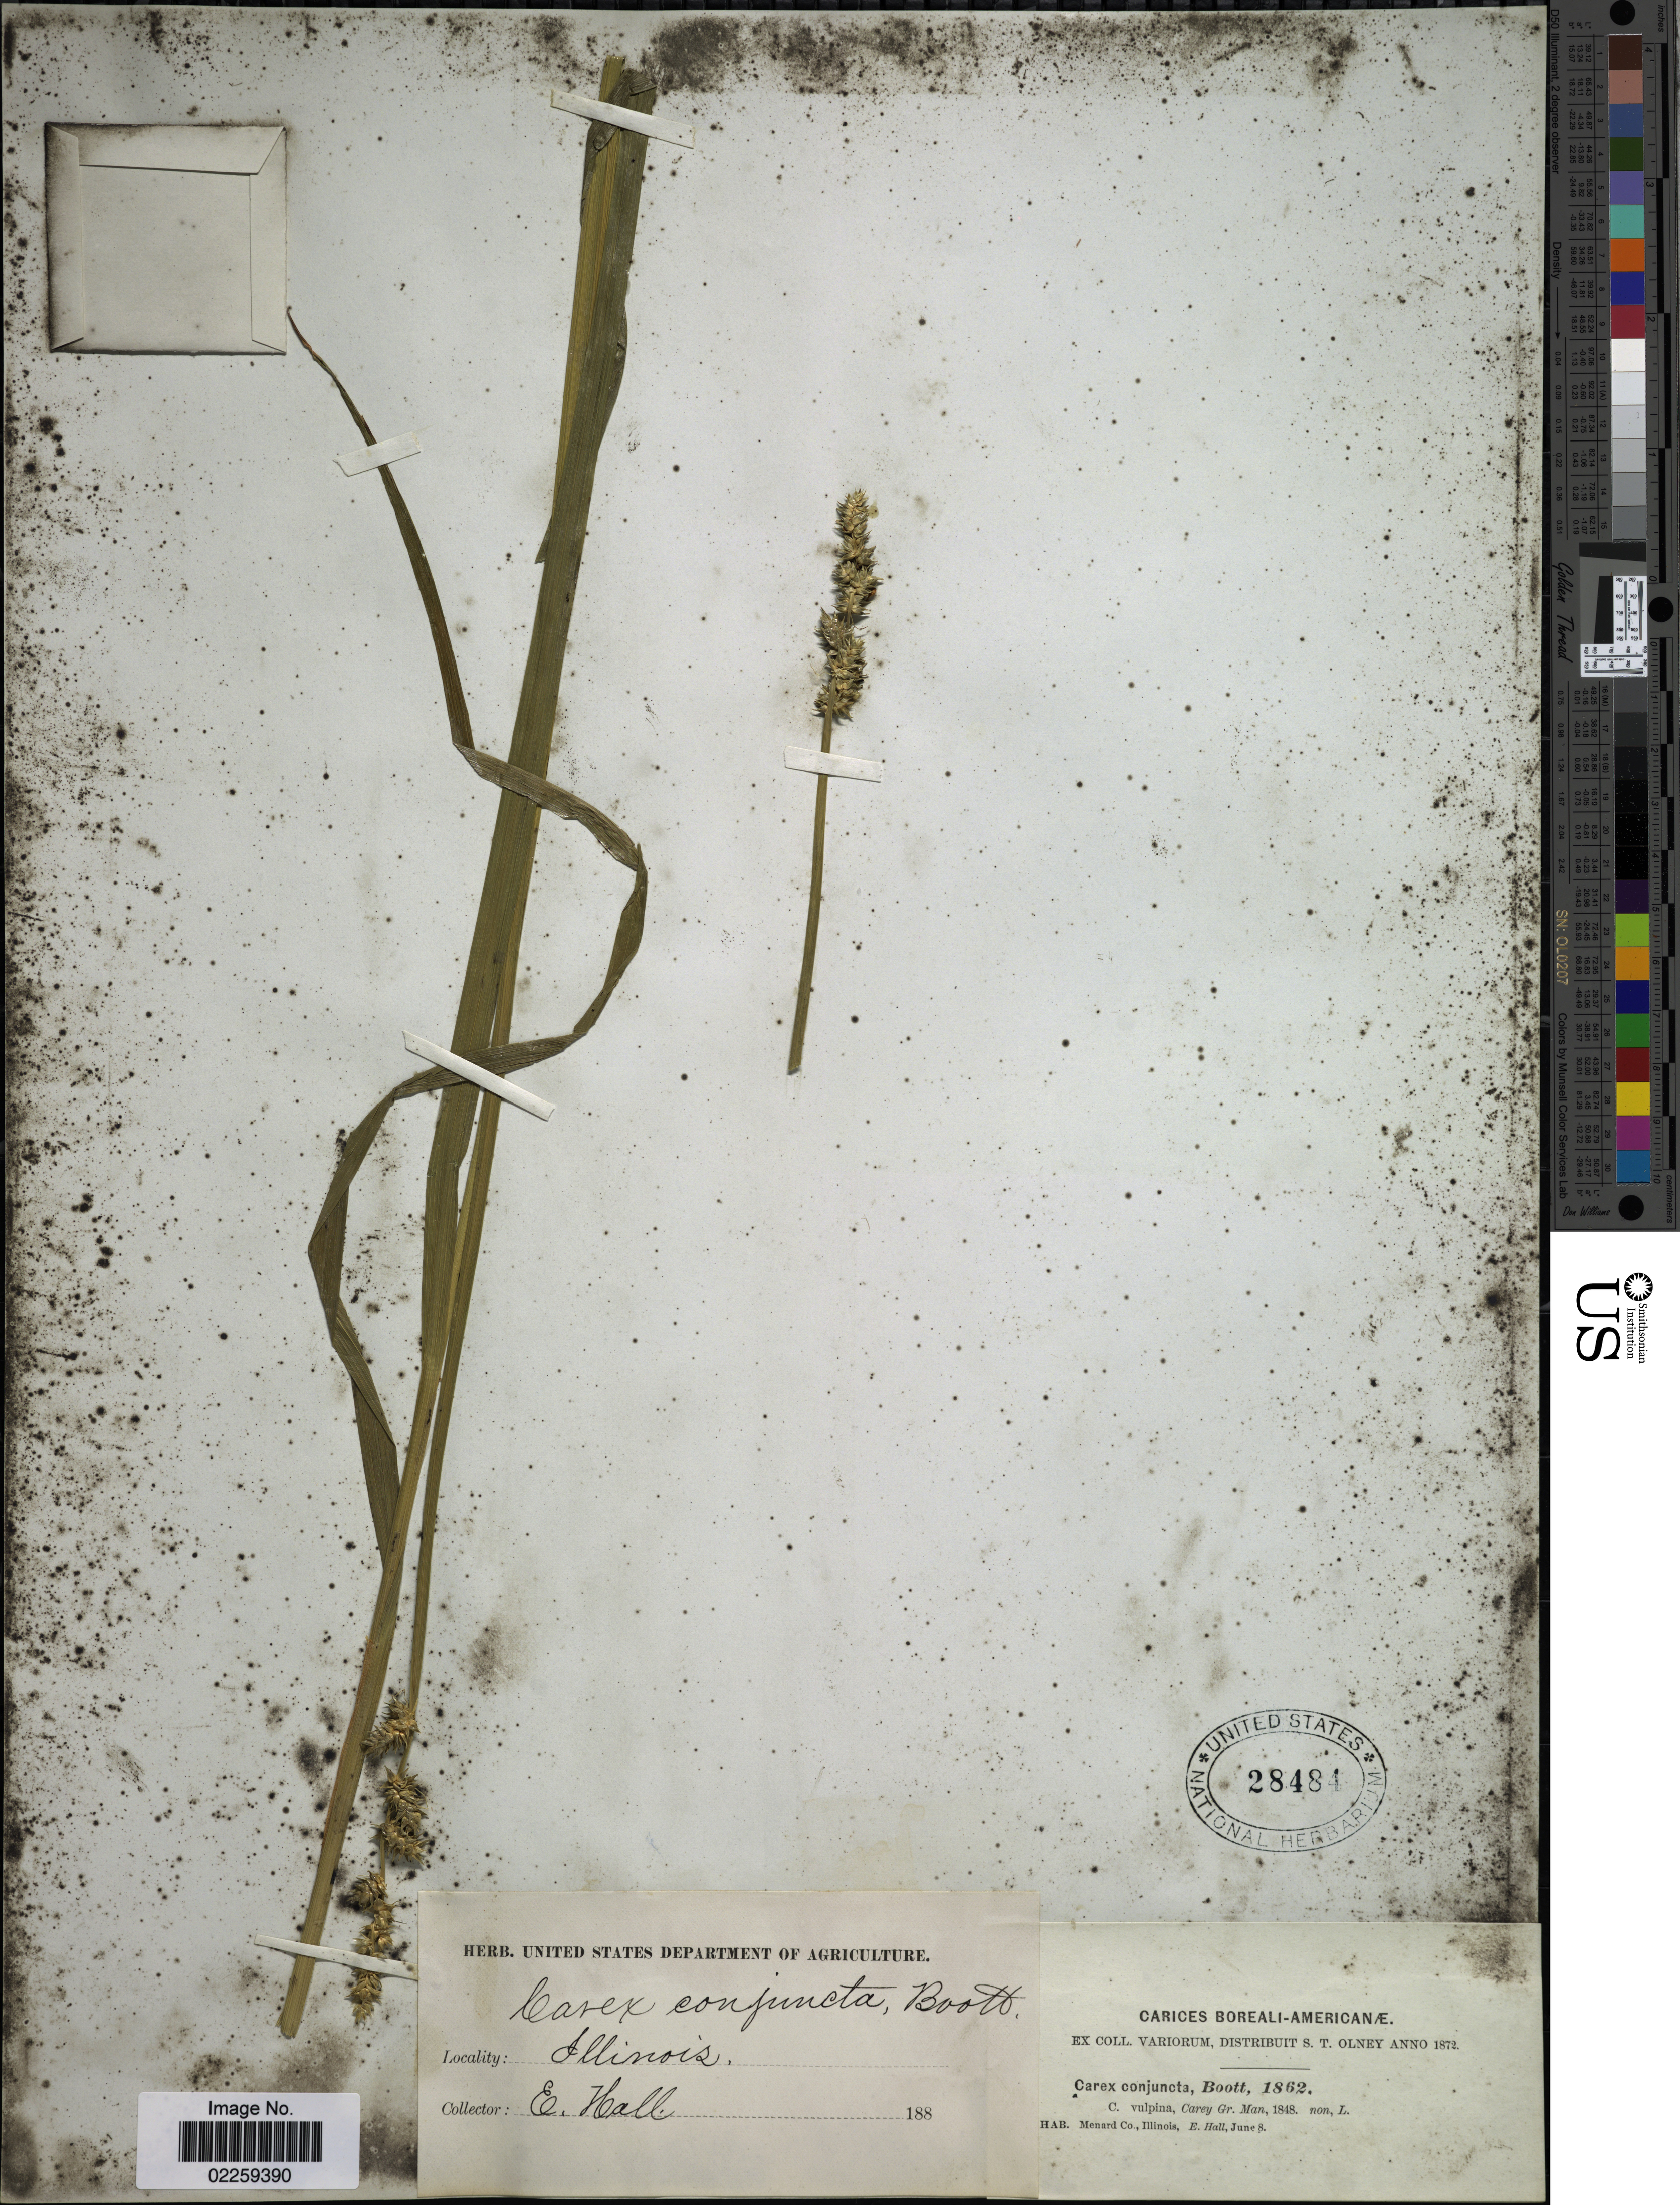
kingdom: Plantae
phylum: Tracheophyta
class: Liliopsida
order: Poales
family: Cyperaceae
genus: Carex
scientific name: Carex conjuncta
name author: Boott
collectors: E. Hall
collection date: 1872-06-08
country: United States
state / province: Illinois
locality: Menard Co. Boreali-Americanae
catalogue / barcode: US 28484